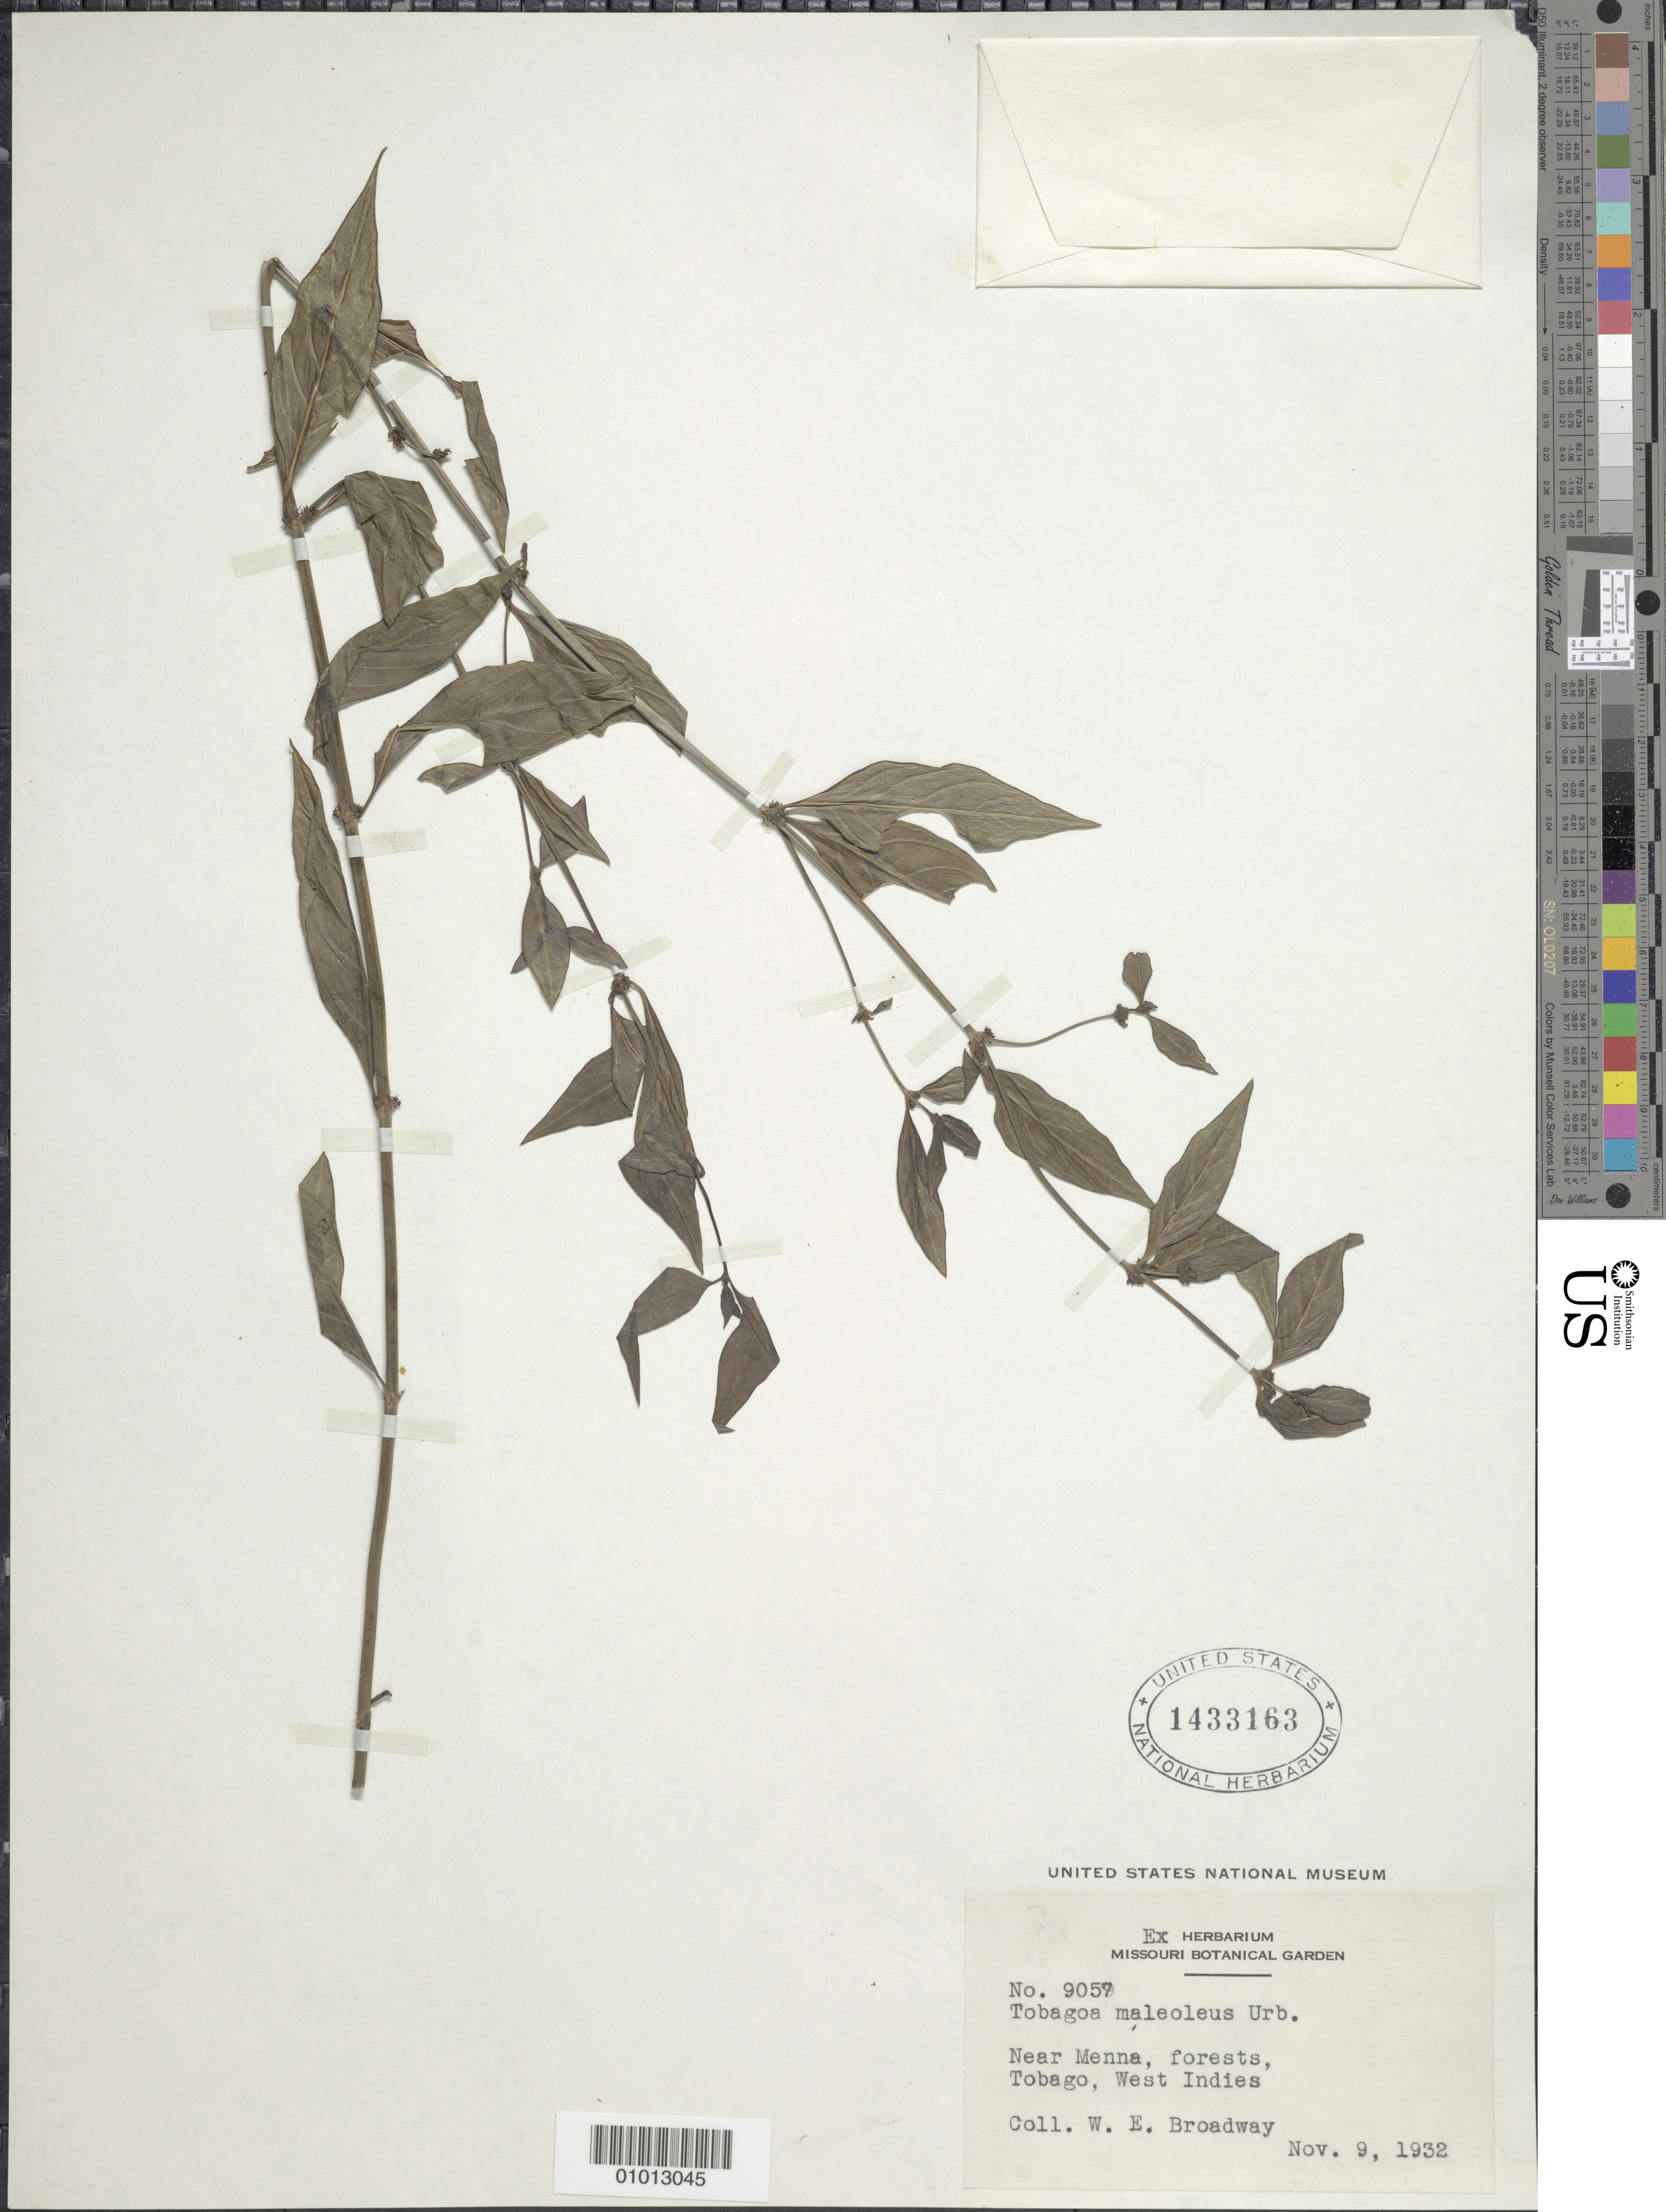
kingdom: Plantae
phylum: Tracheophyta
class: Magnoliopsida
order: Gentianales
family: Rubiaceae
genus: Tobagoa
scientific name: Tobagoa maleolens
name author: Urb.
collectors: W. E. Broadway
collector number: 9057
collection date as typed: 09 Nov 1932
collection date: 1932-11-09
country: Trinidad and Tobago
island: Tobago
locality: Near Menna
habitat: Forests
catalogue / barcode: US 1433163